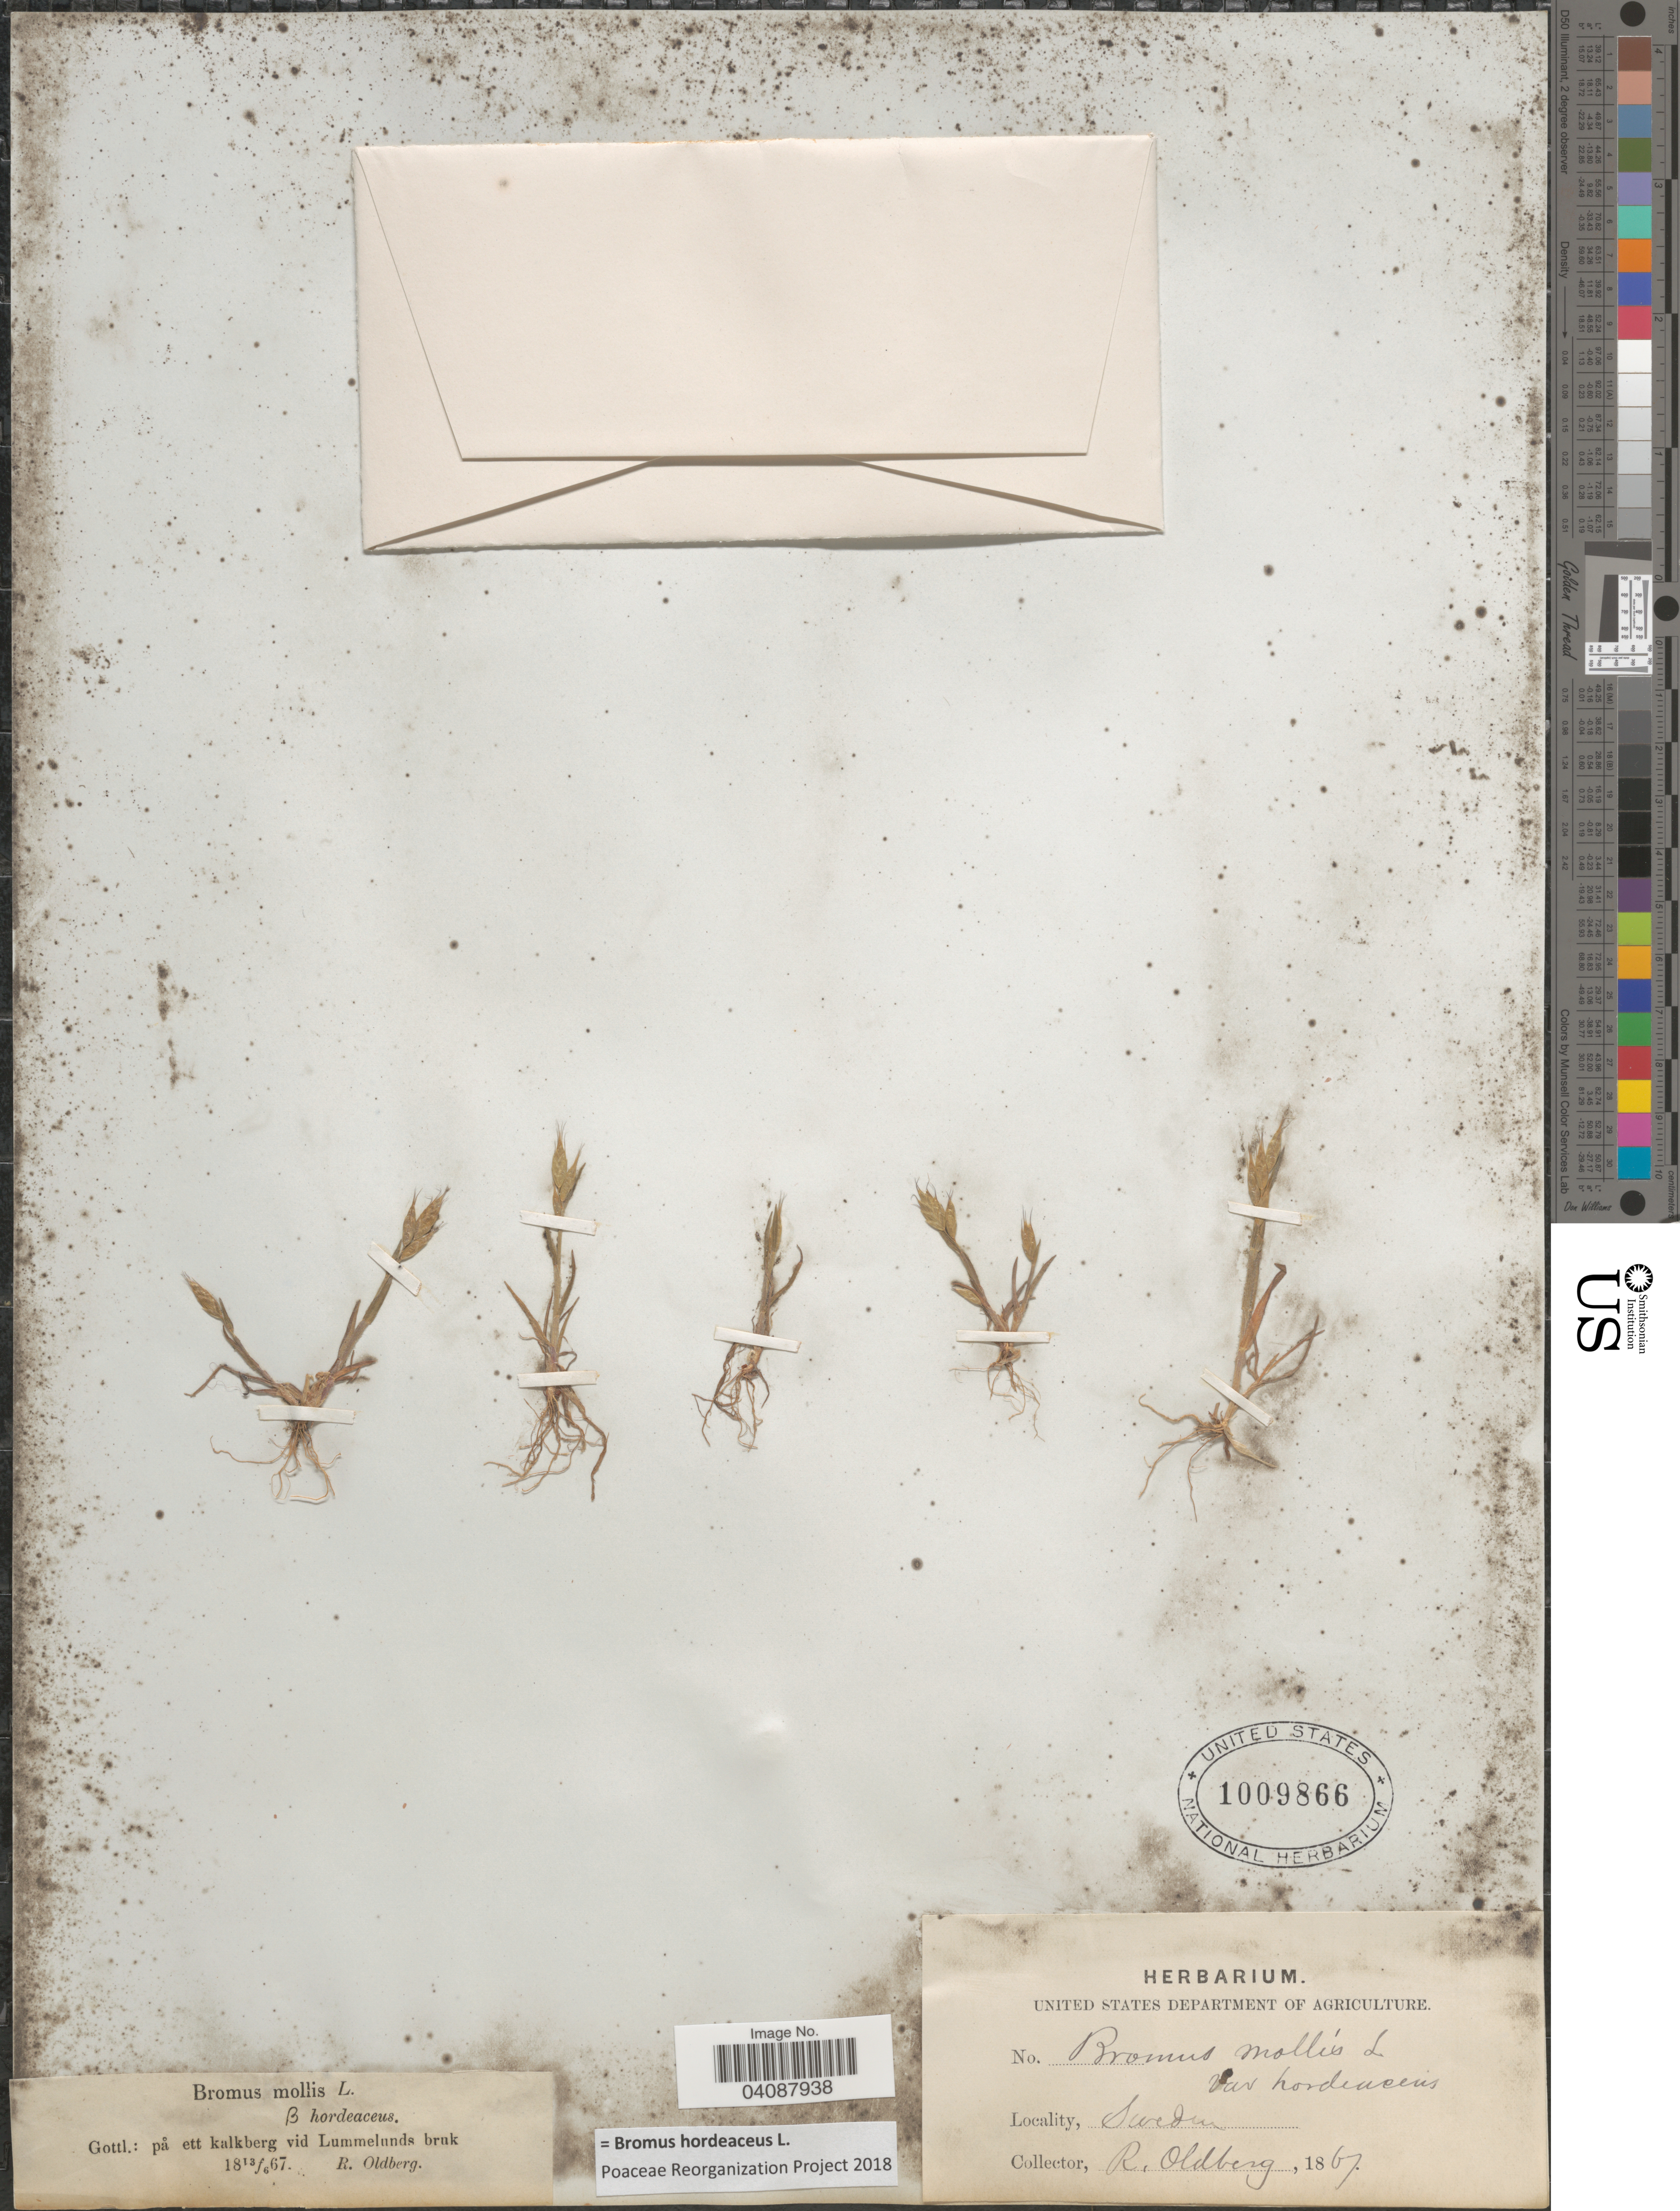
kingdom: Plantae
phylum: Tracheophyta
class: Liliopsida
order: Poales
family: Poaceae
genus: Bromus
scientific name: Bromus hordeaceus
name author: L.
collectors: R. Oldberg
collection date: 1867-06-13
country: Sweden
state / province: Gotland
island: Gotland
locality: Gottl.: på ett kalkberg vid Lummelunds bruk.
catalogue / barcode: US 1009866